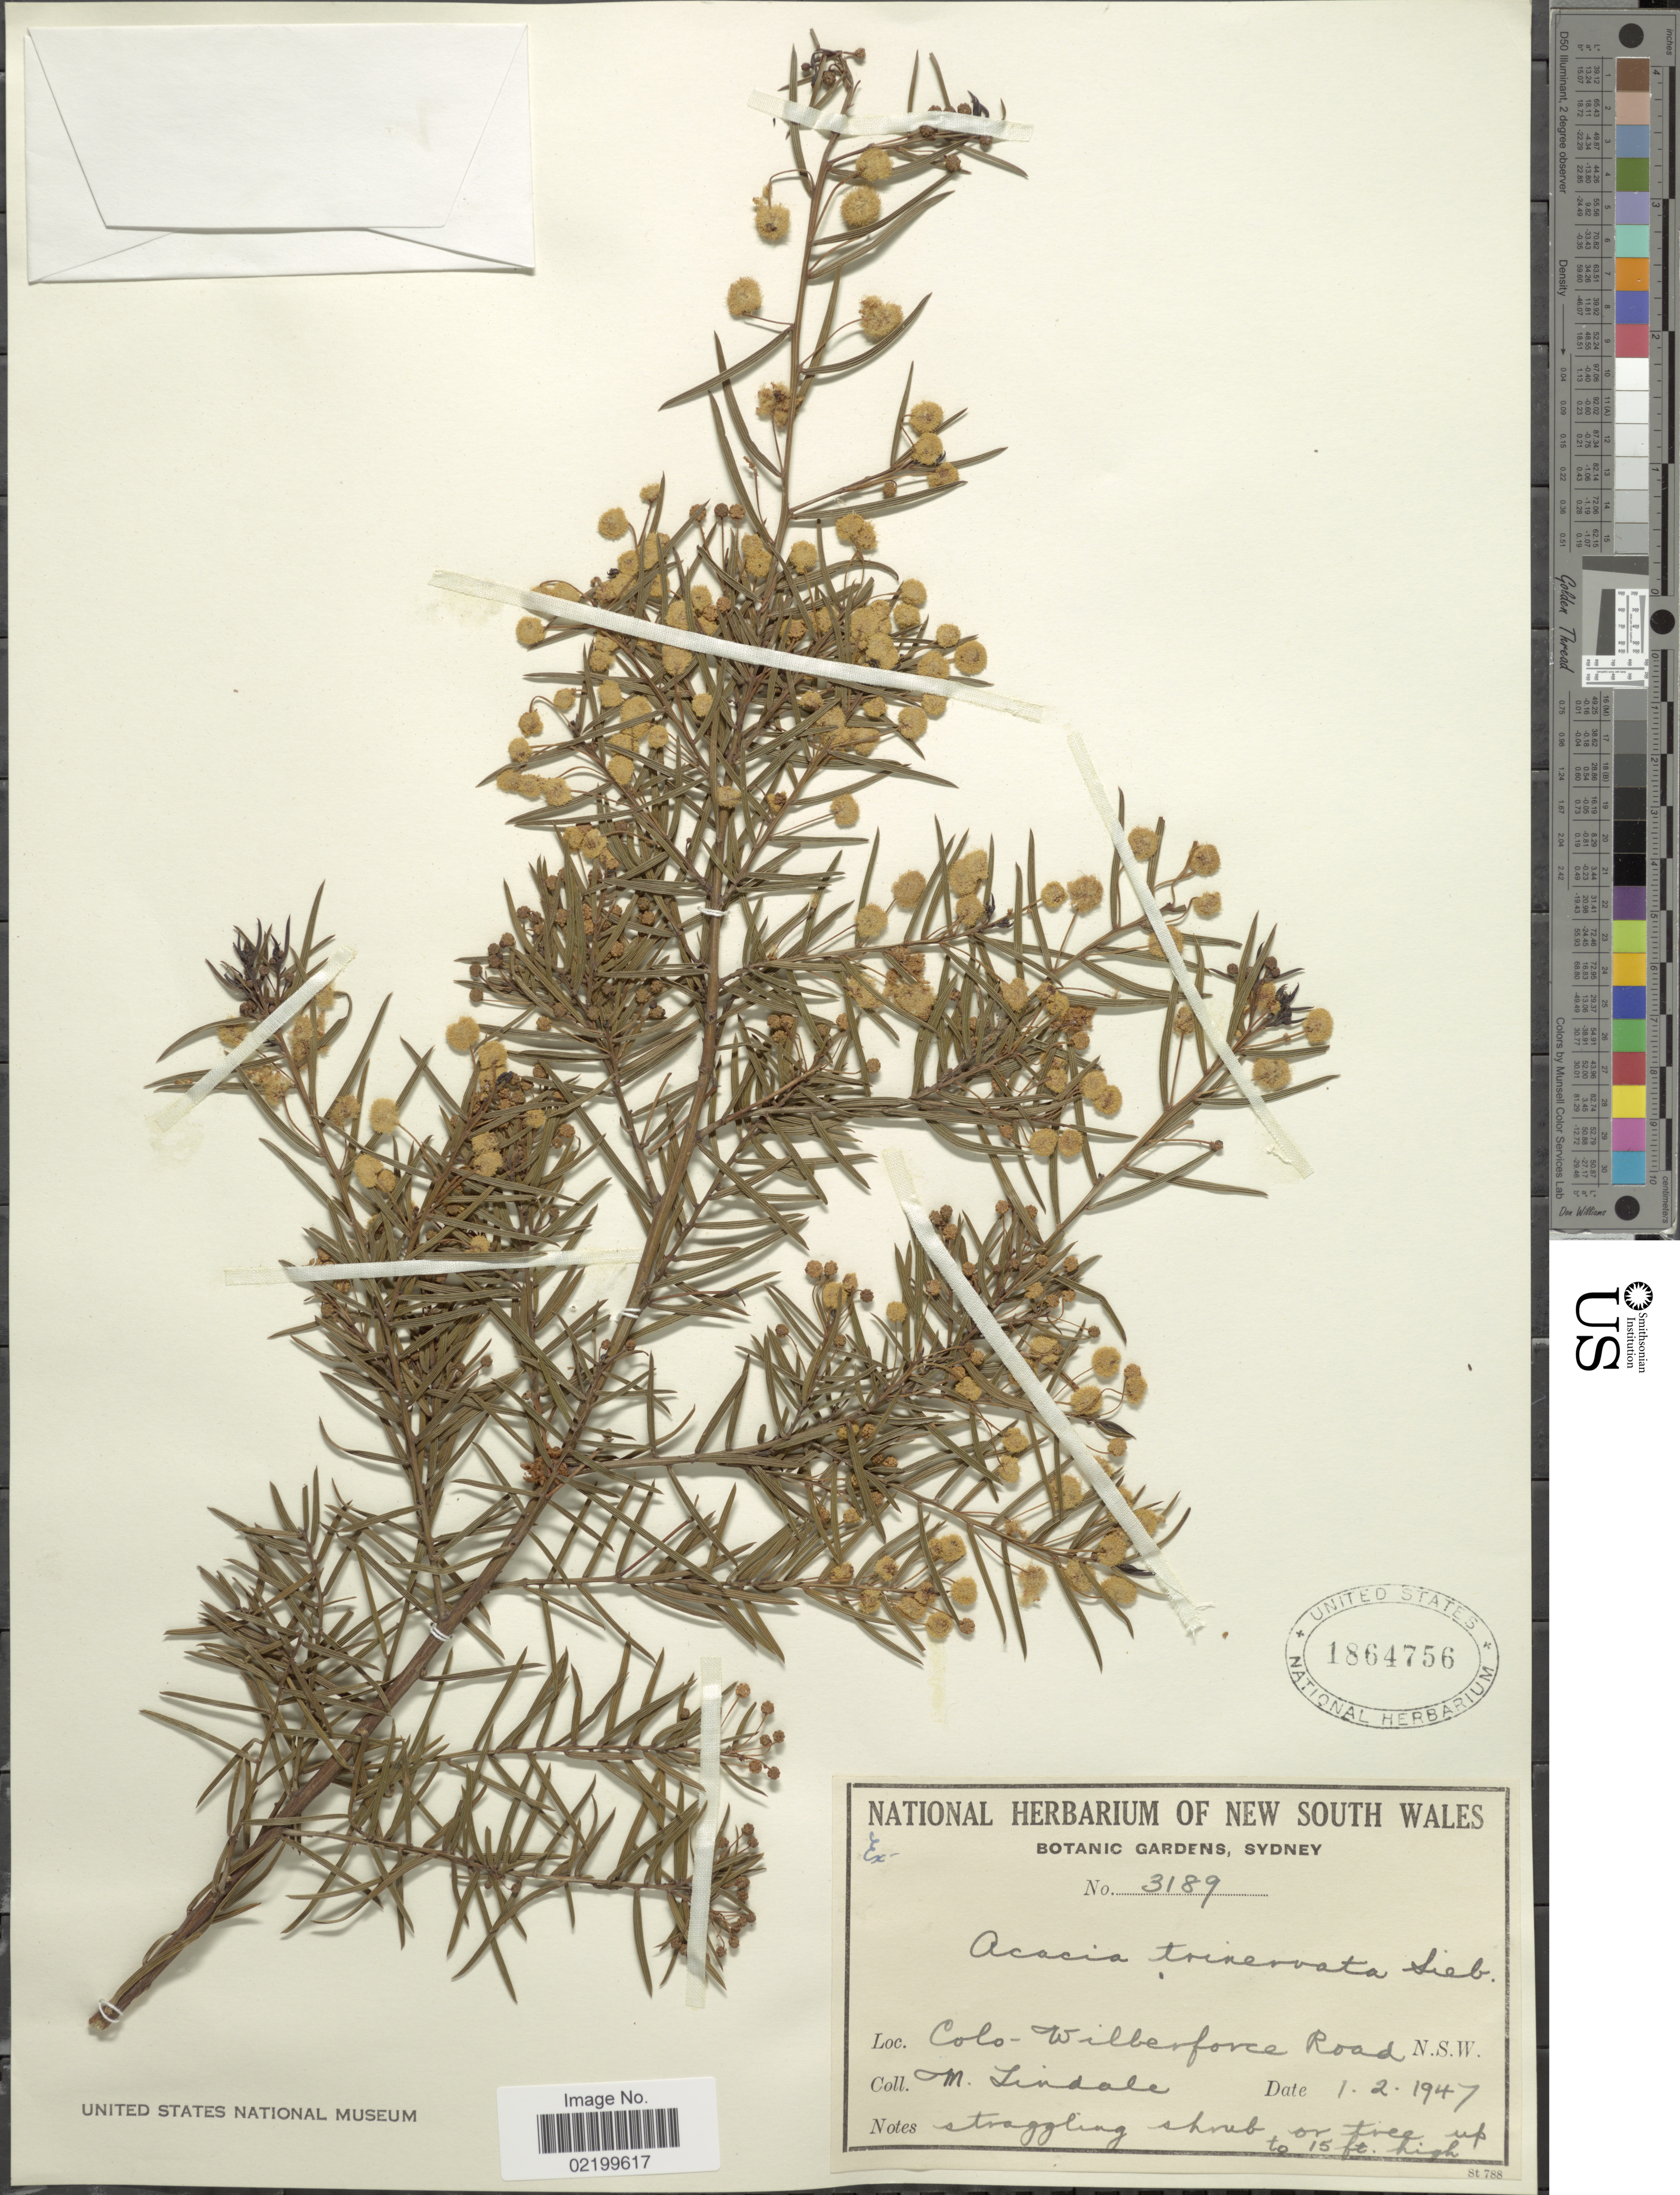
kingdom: Plantae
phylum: Tracheophyta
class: Magnoliopsida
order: Fabales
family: Fabaceae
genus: Acacia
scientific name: Acacia trinervata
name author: DC.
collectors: M. D. Tindale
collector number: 3189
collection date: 1947-02-01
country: Australia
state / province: New South Wales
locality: Colo- wilberforce Road, N.S.W.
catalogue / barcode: US 1864756